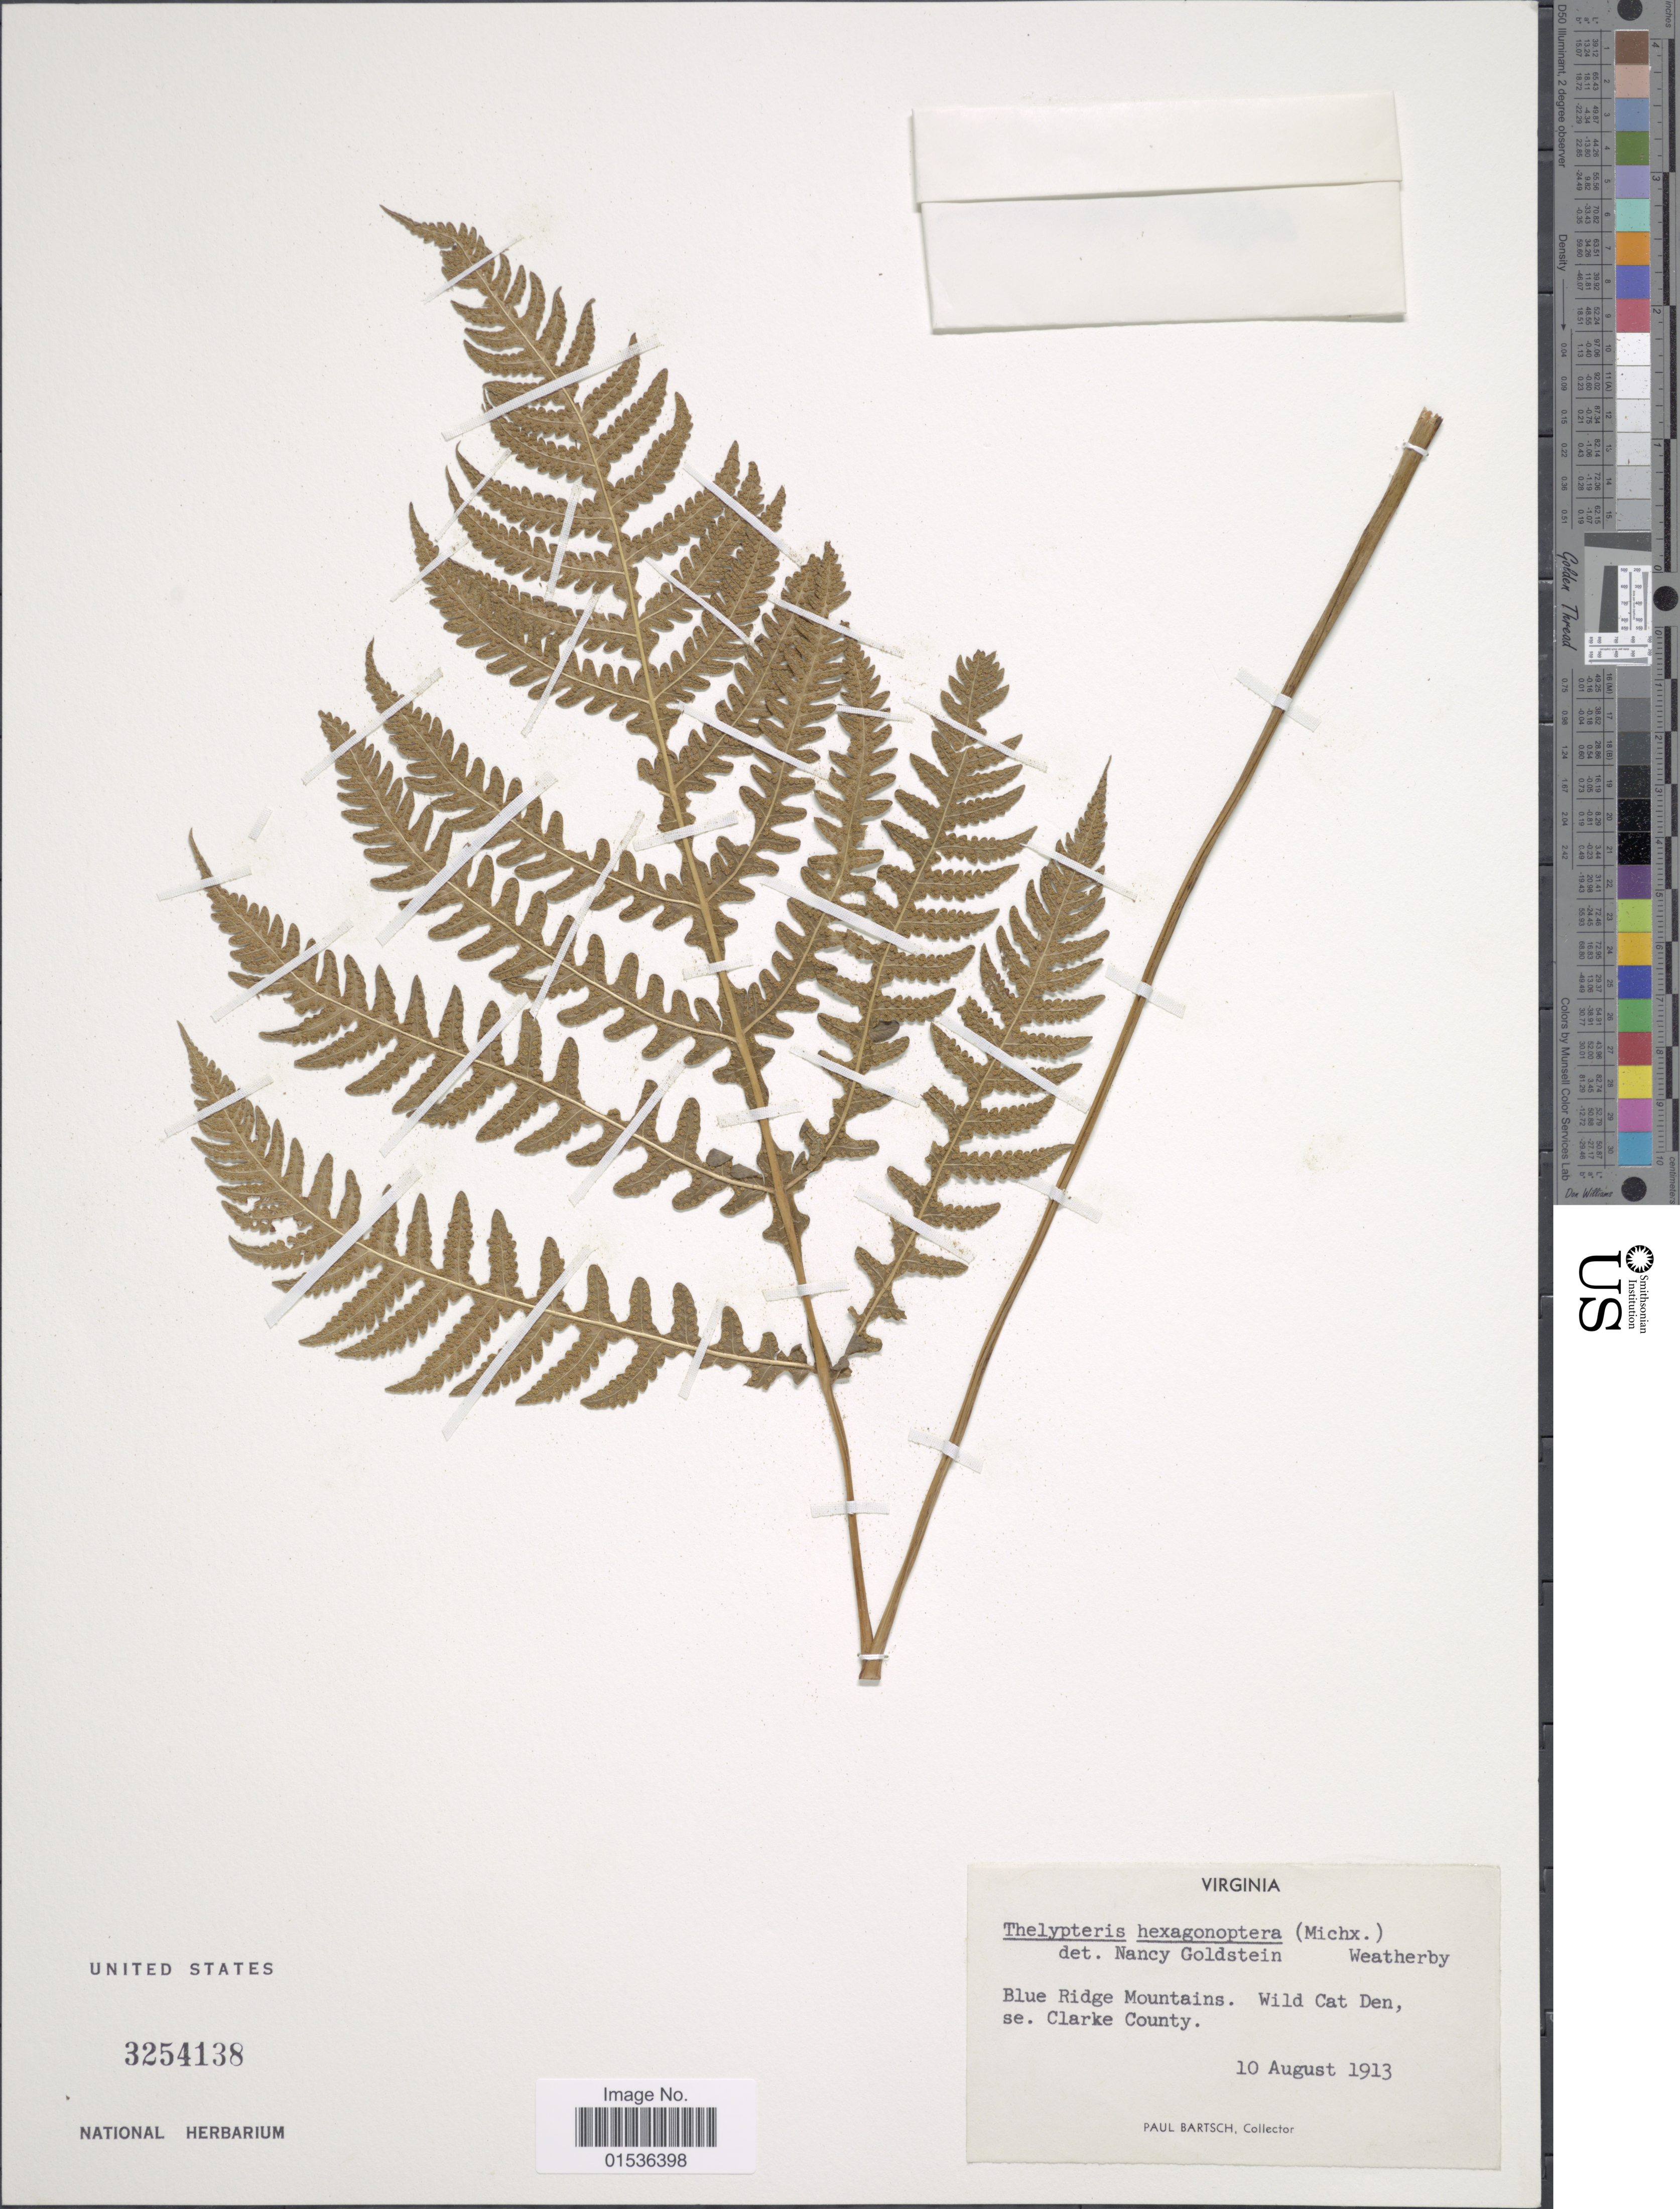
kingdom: Plantae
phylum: Tracheophyta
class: Polypodiopsida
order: Polypodiales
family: Thelypteridaceae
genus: Phegopteris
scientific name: Phegopteris hexagonoptera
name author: (Michx.) Fée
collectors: P. Bartsch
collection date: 1913-08-10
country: United States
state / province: Virginia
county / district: Clarke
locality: Virginia. Vlue Ridge Mountains, Wild Cat Den. se. Clarke County.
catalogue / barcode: US 3254138